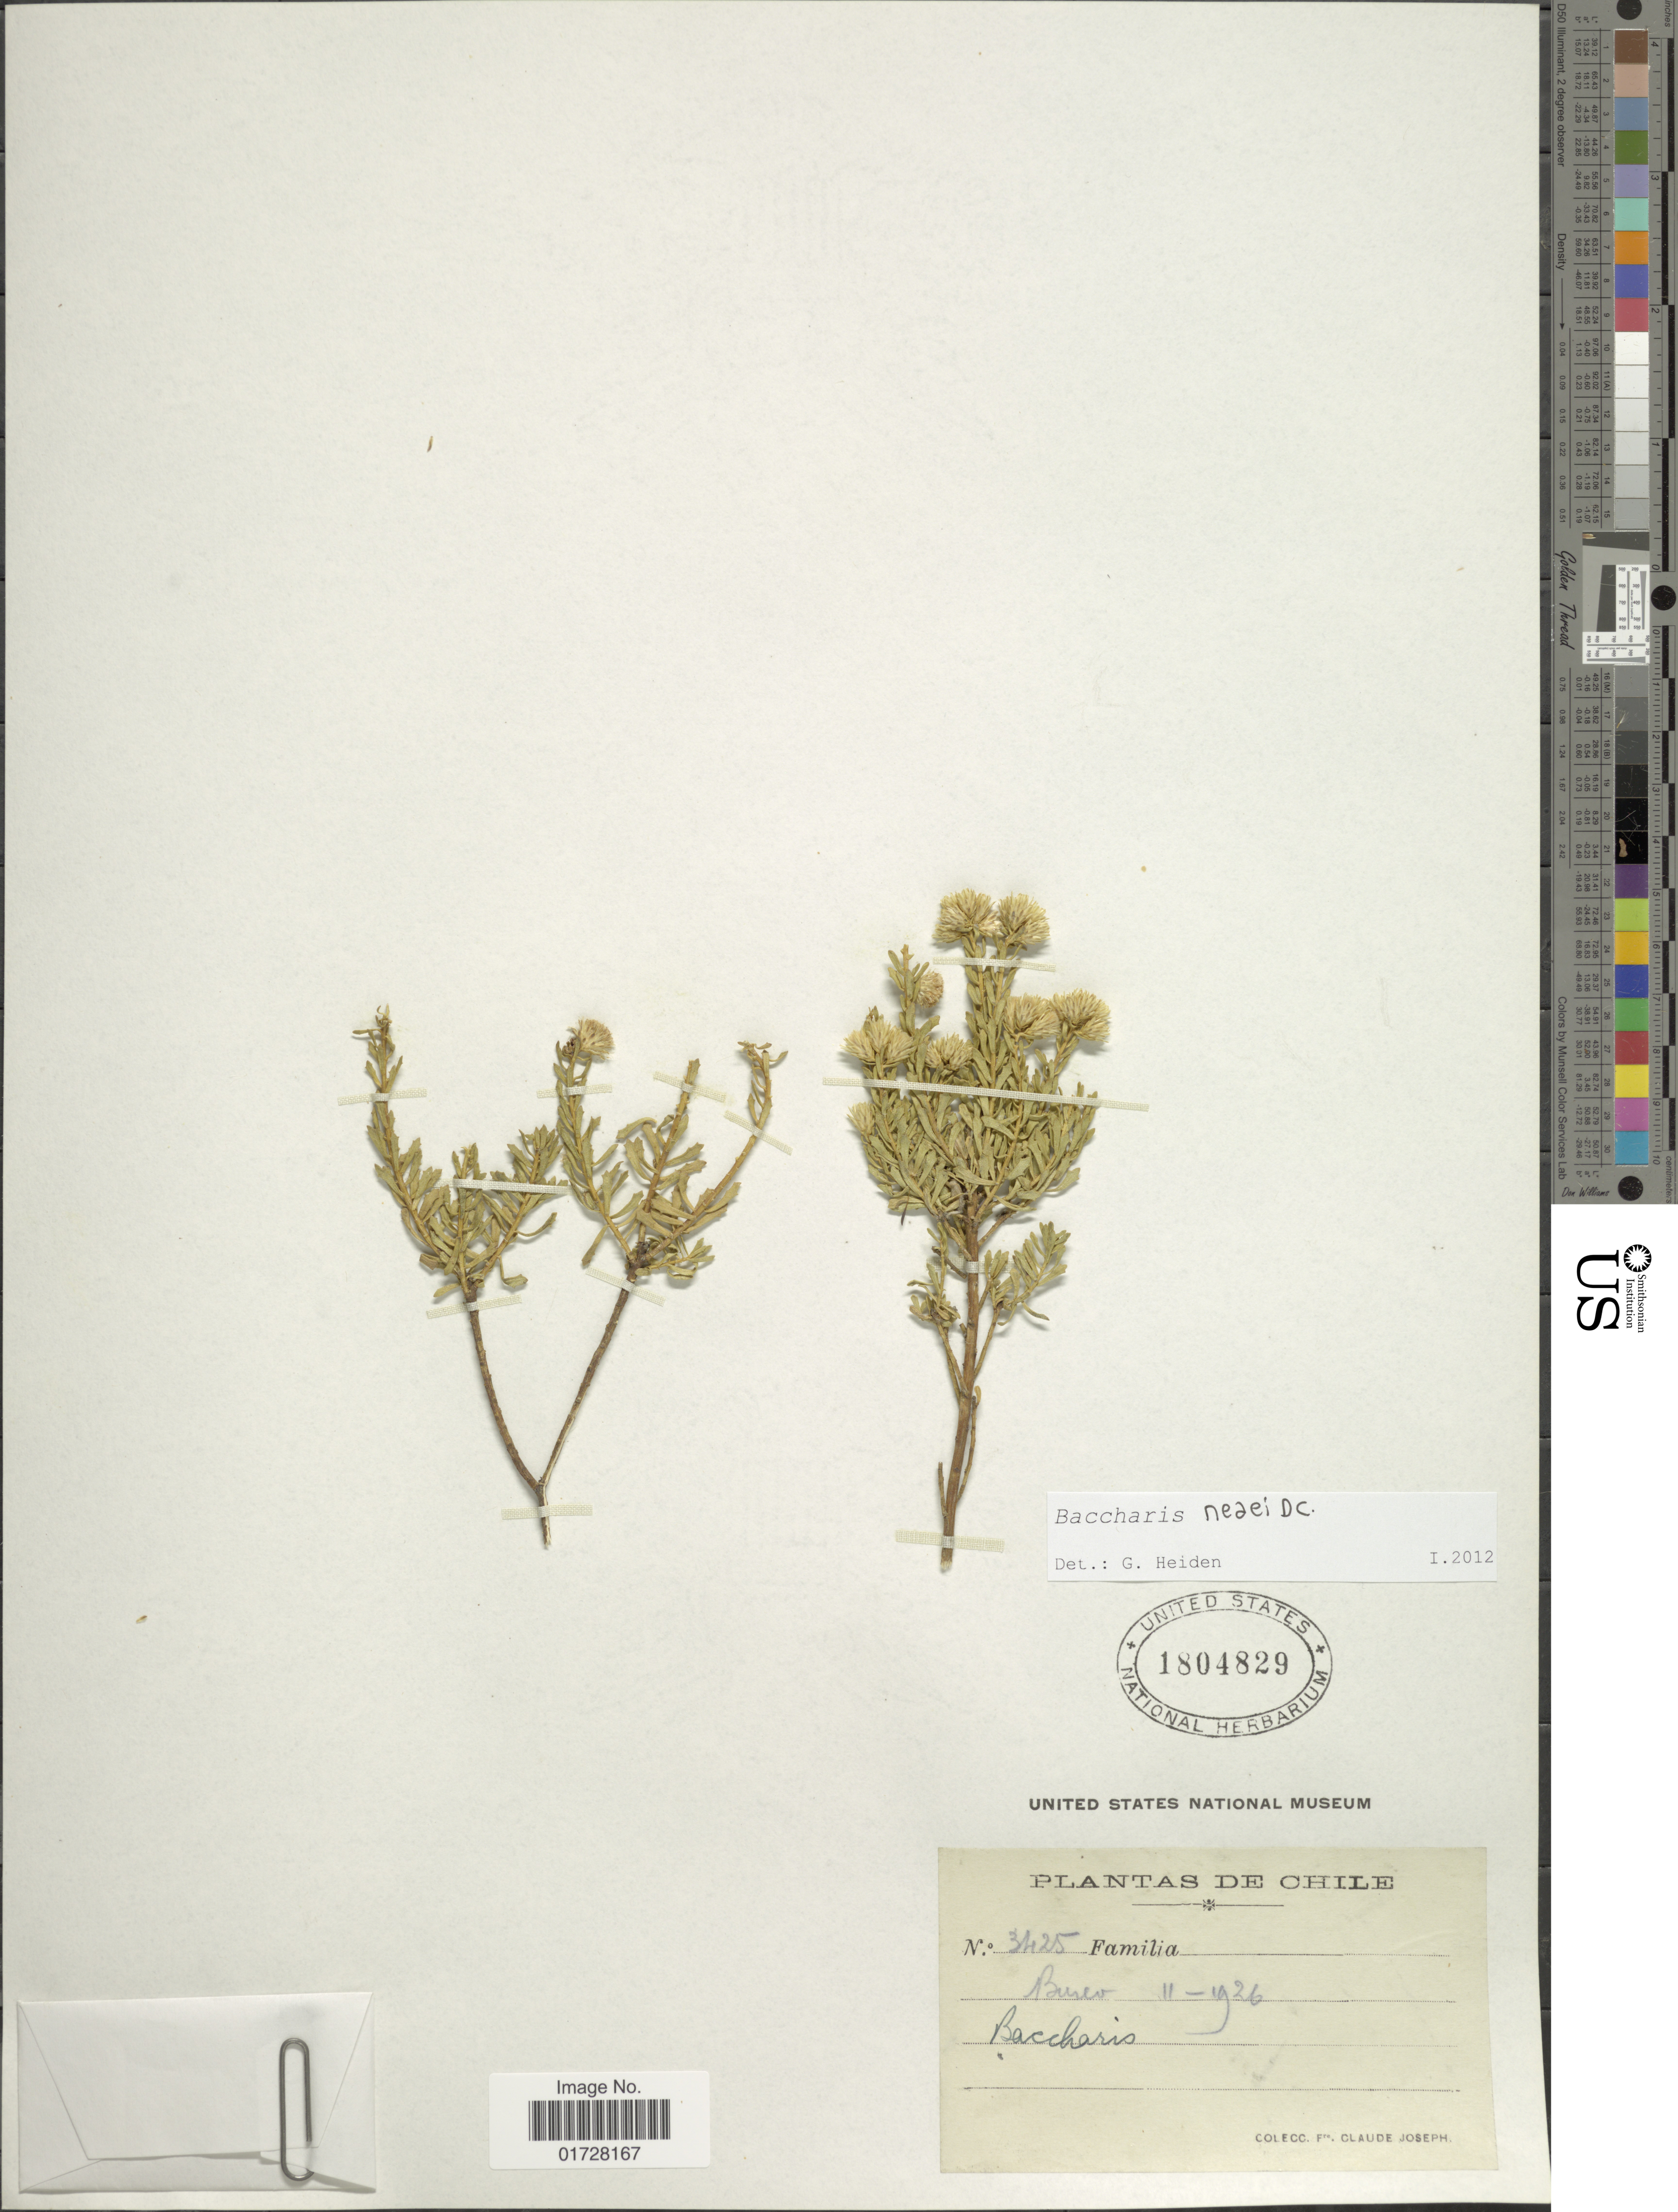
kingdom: Plantae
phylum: Tracheophyta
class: Magnoliopsida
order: Asterales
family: Asteraceae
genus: Baccharis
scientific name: Baccharis neaei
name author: DC.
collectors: Bro. Claude-Joseph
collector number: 3425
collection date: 1926-11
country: Chile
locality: Bureo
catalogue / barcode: US 1804829